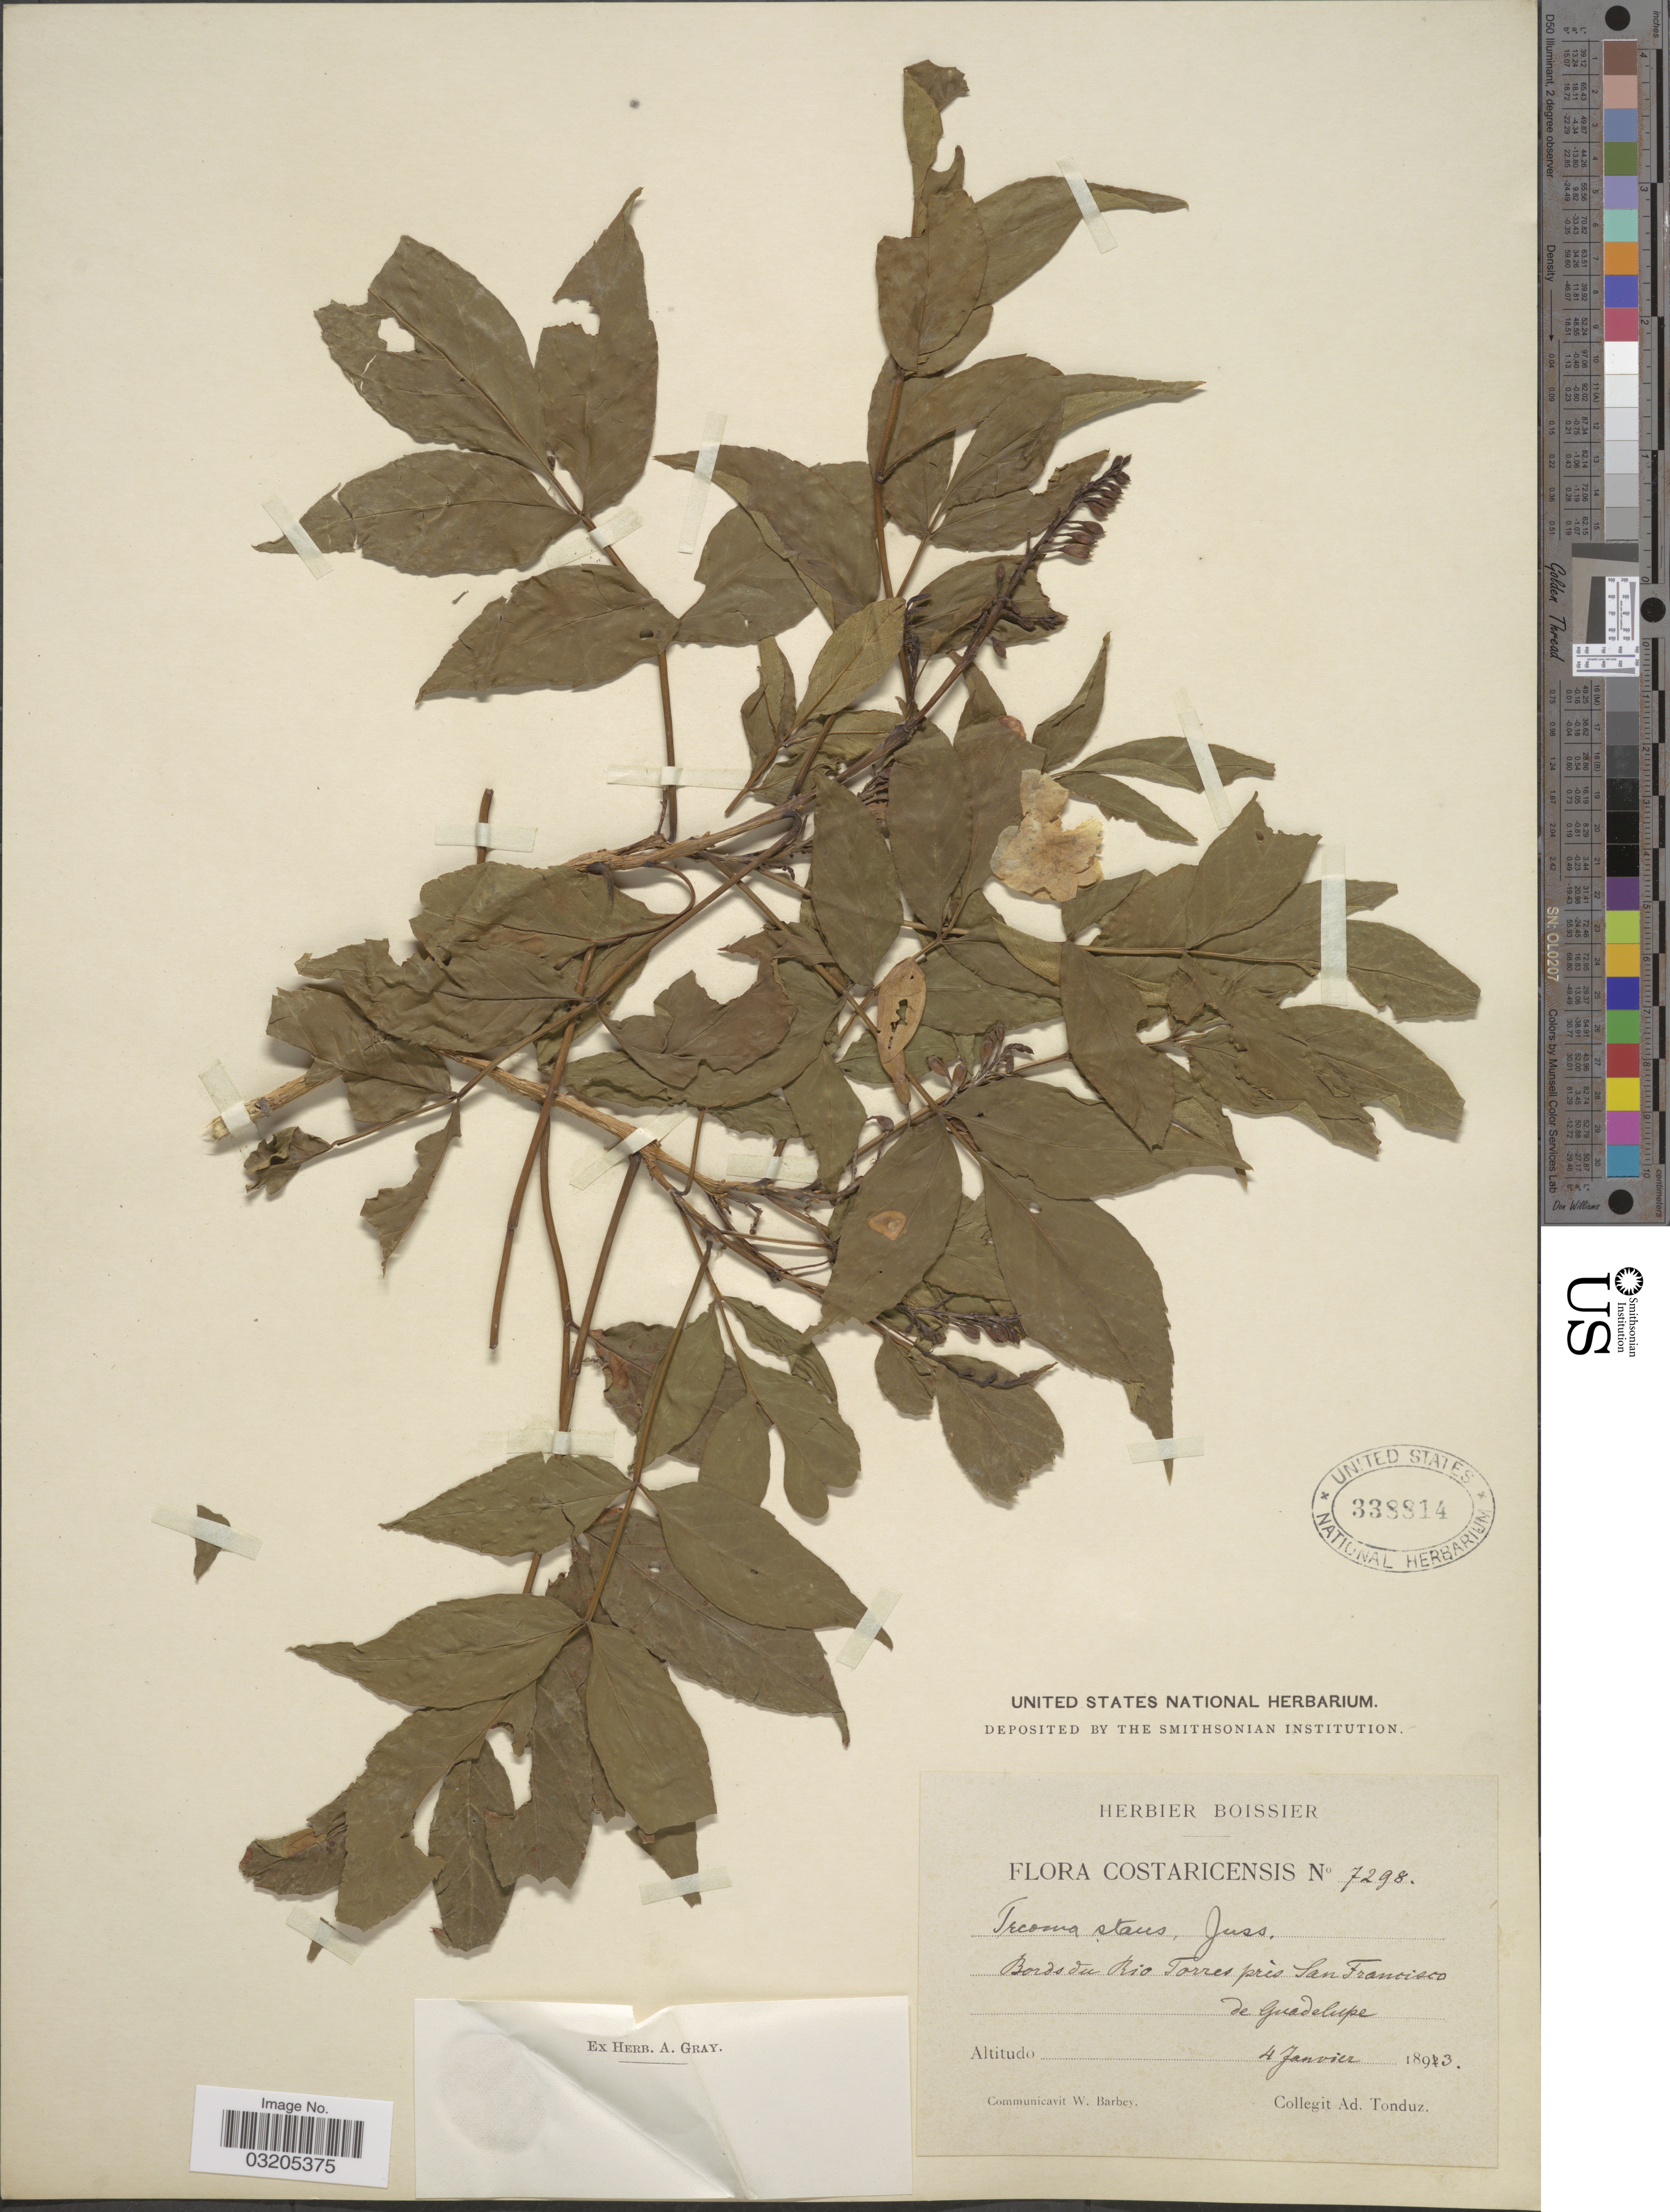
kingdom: Plantae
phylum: Tracheophyta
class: Magnoliopsida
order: Lamiales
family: Bignoniaceae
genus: Tecoma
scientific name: Tecoma stans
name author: (L.) Juss. ex Kunth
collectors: A. Tonduz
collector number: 7298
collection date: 1893-01-04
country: Costa Rica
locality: Bords du Rio Torres près San Francisco de Guadalupe.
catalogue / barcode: US 338814